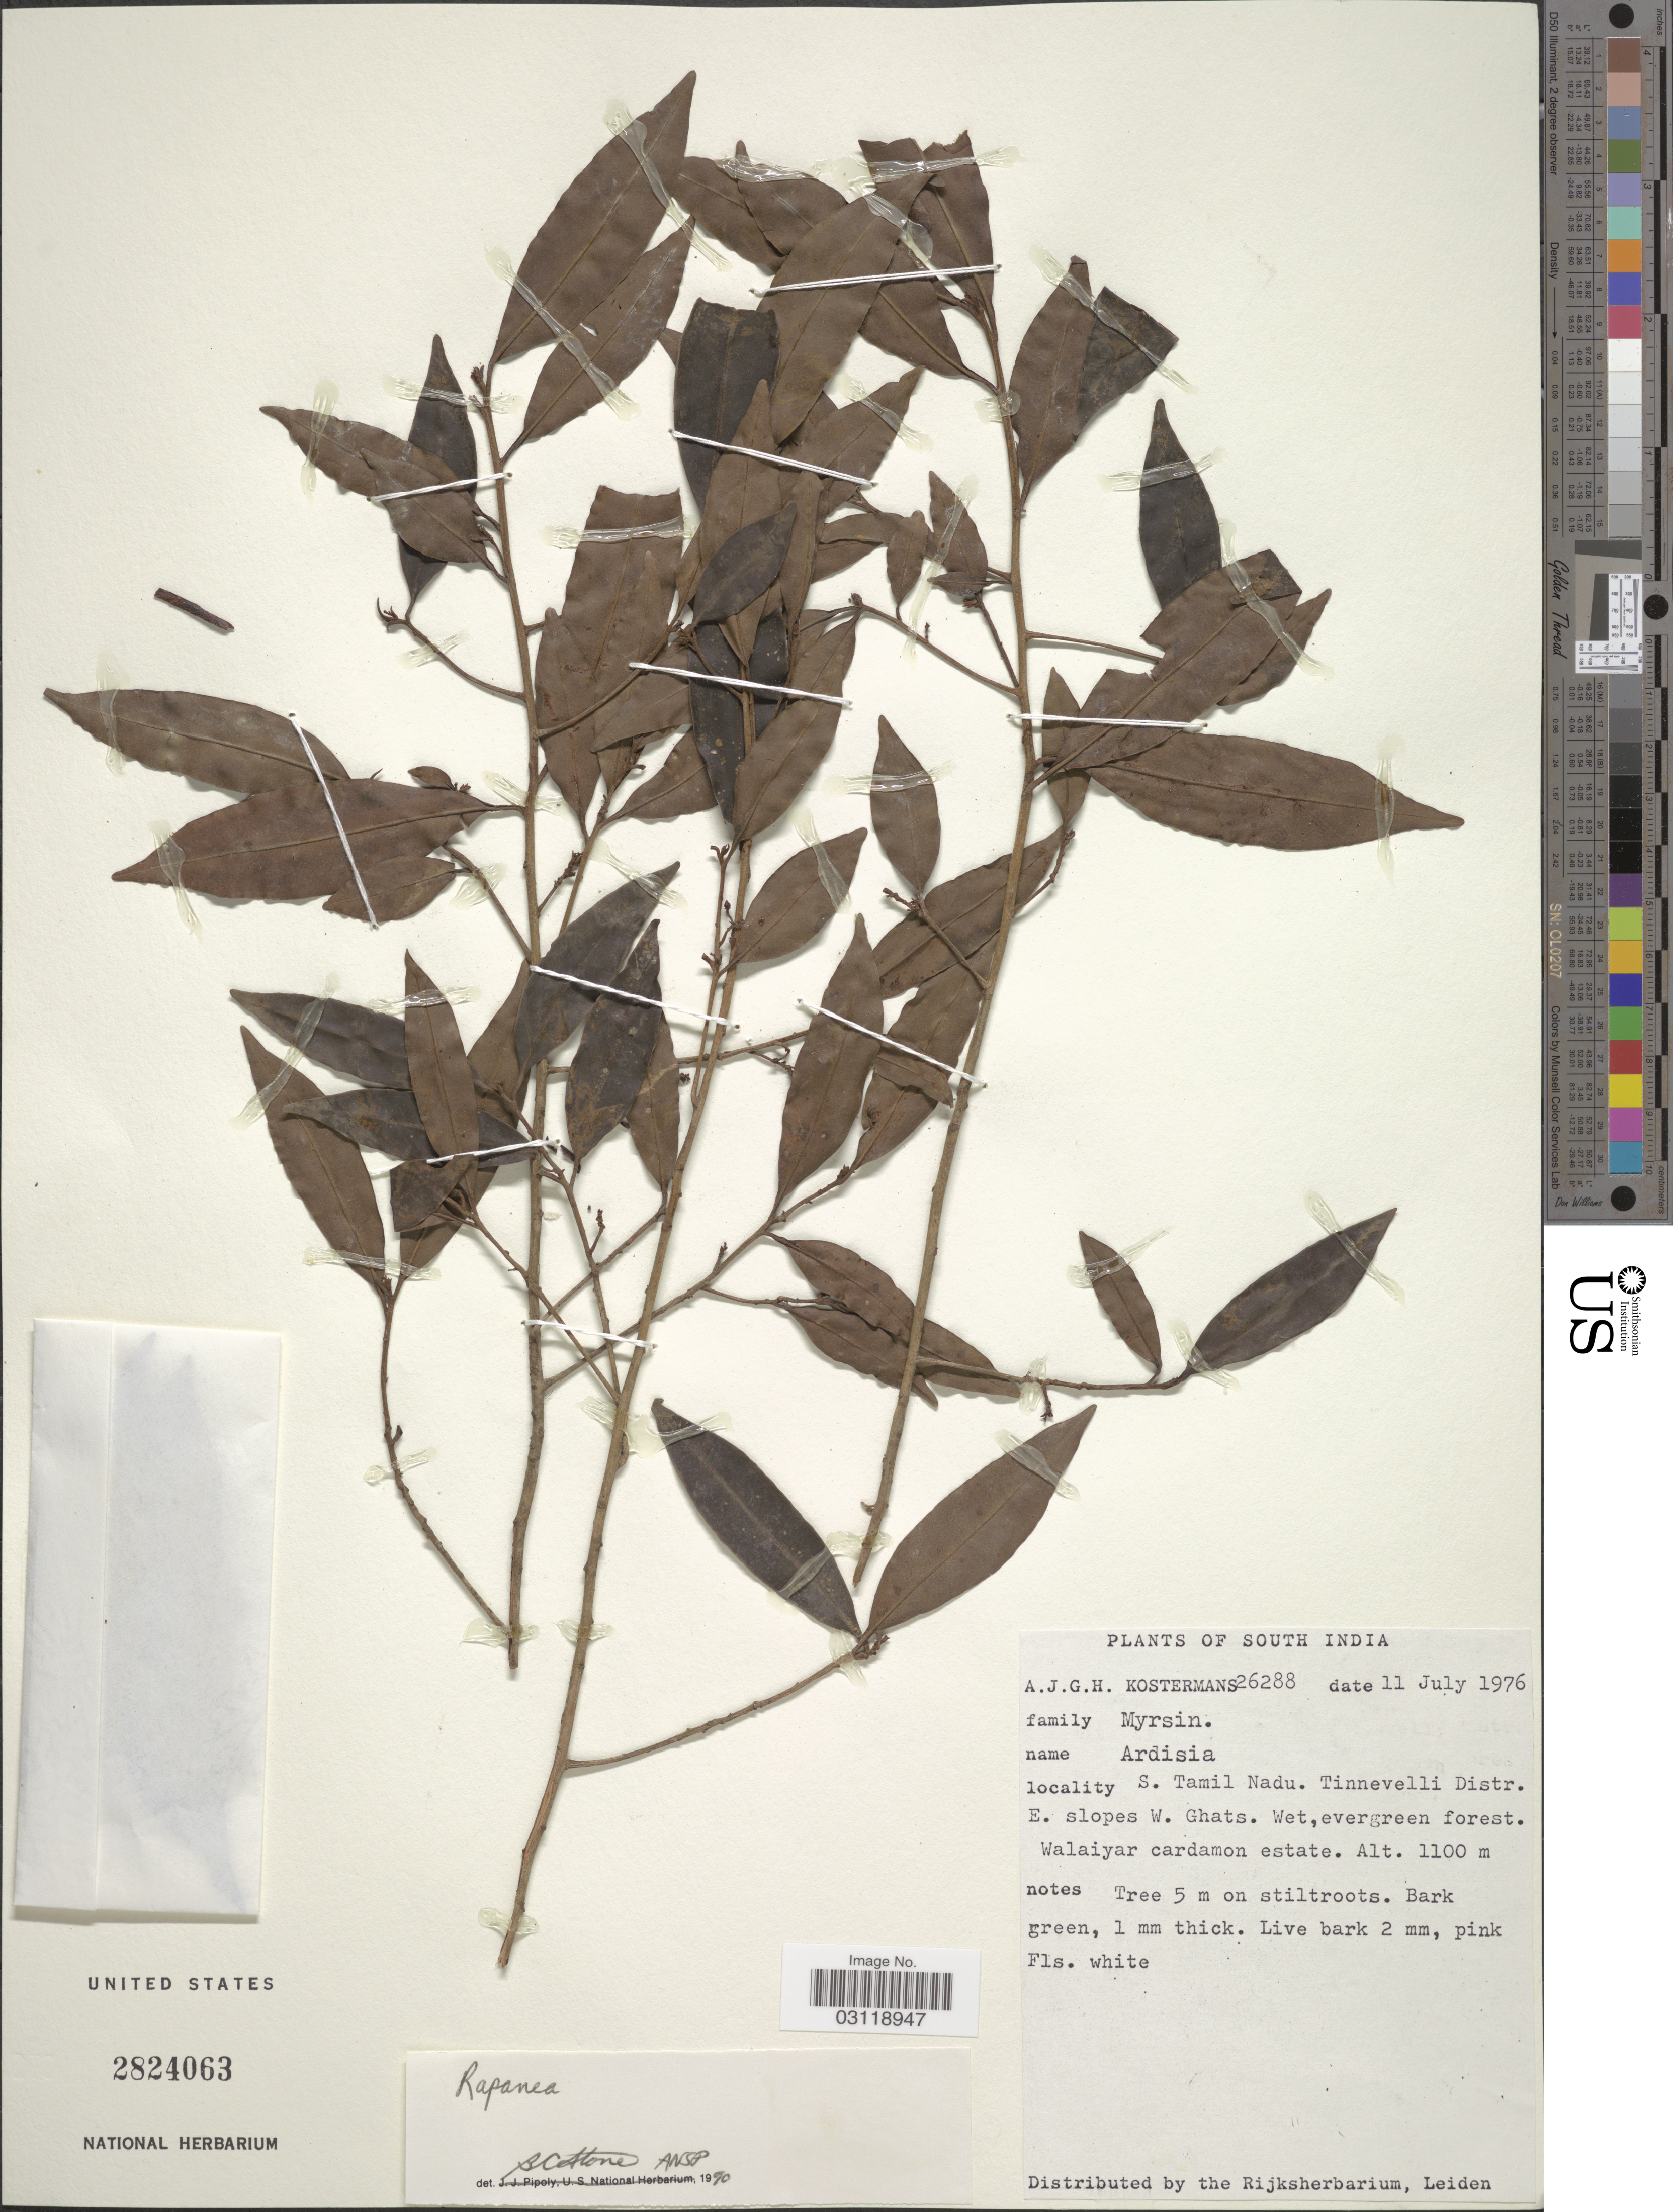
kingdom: Plantae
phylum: Tracheophyta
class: Magnoliopsida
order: Ericales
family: Primulaceae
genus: Rapanea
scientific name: Rapanea sp.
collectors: A. J. G. Kostermans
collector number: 26288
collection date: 1976-07-11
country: India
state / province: Tamil Nadu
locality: S. Tamil Nadu. Tinnevelli Distr. E. slopes W. Ghats. Walaiyar cardamon estate.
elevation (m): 1100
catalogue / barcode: US 2824063